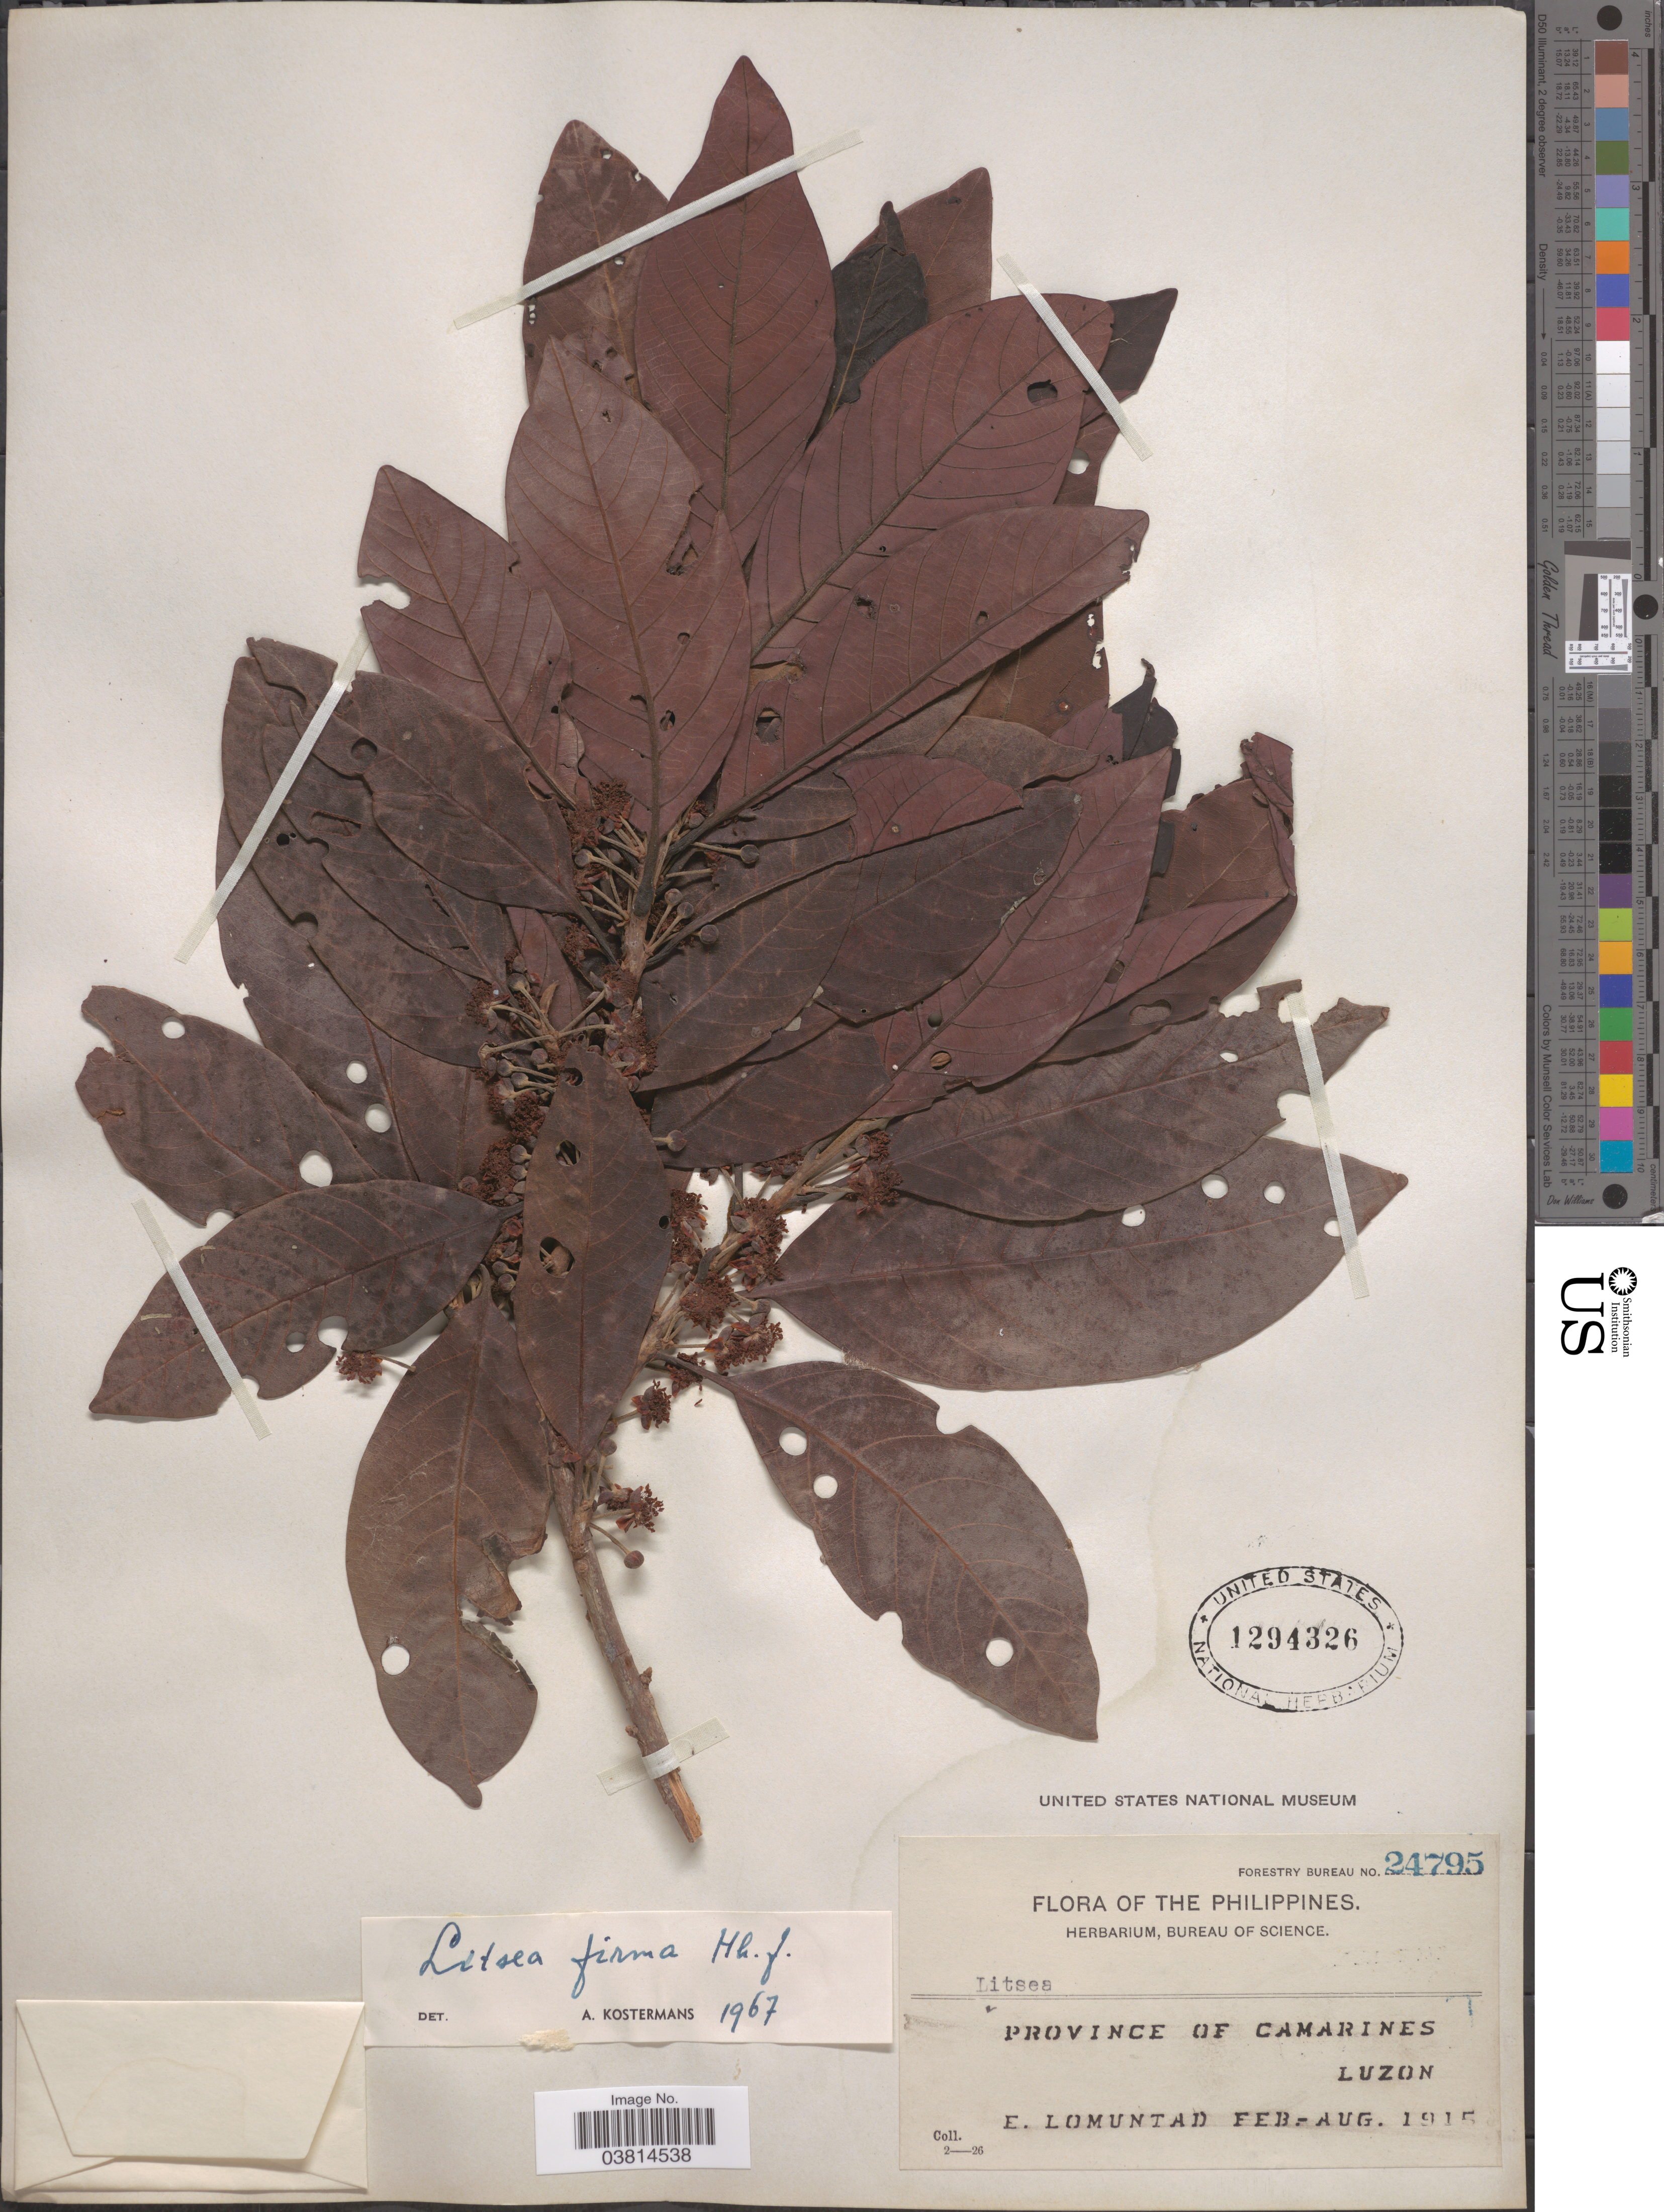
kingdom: Plantae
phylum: Tracheophyta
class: Magnoliopsida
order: Laurales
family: Lauraceae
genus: Litsea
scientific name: Litsea firma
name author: (Blume) Hook. f.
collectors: E. Lomuntad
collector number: Forestry Bureau 24795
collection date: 1915-02/1915-08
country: Philippines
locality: Province of Camarines. Luzon.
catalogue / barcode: US 1294326